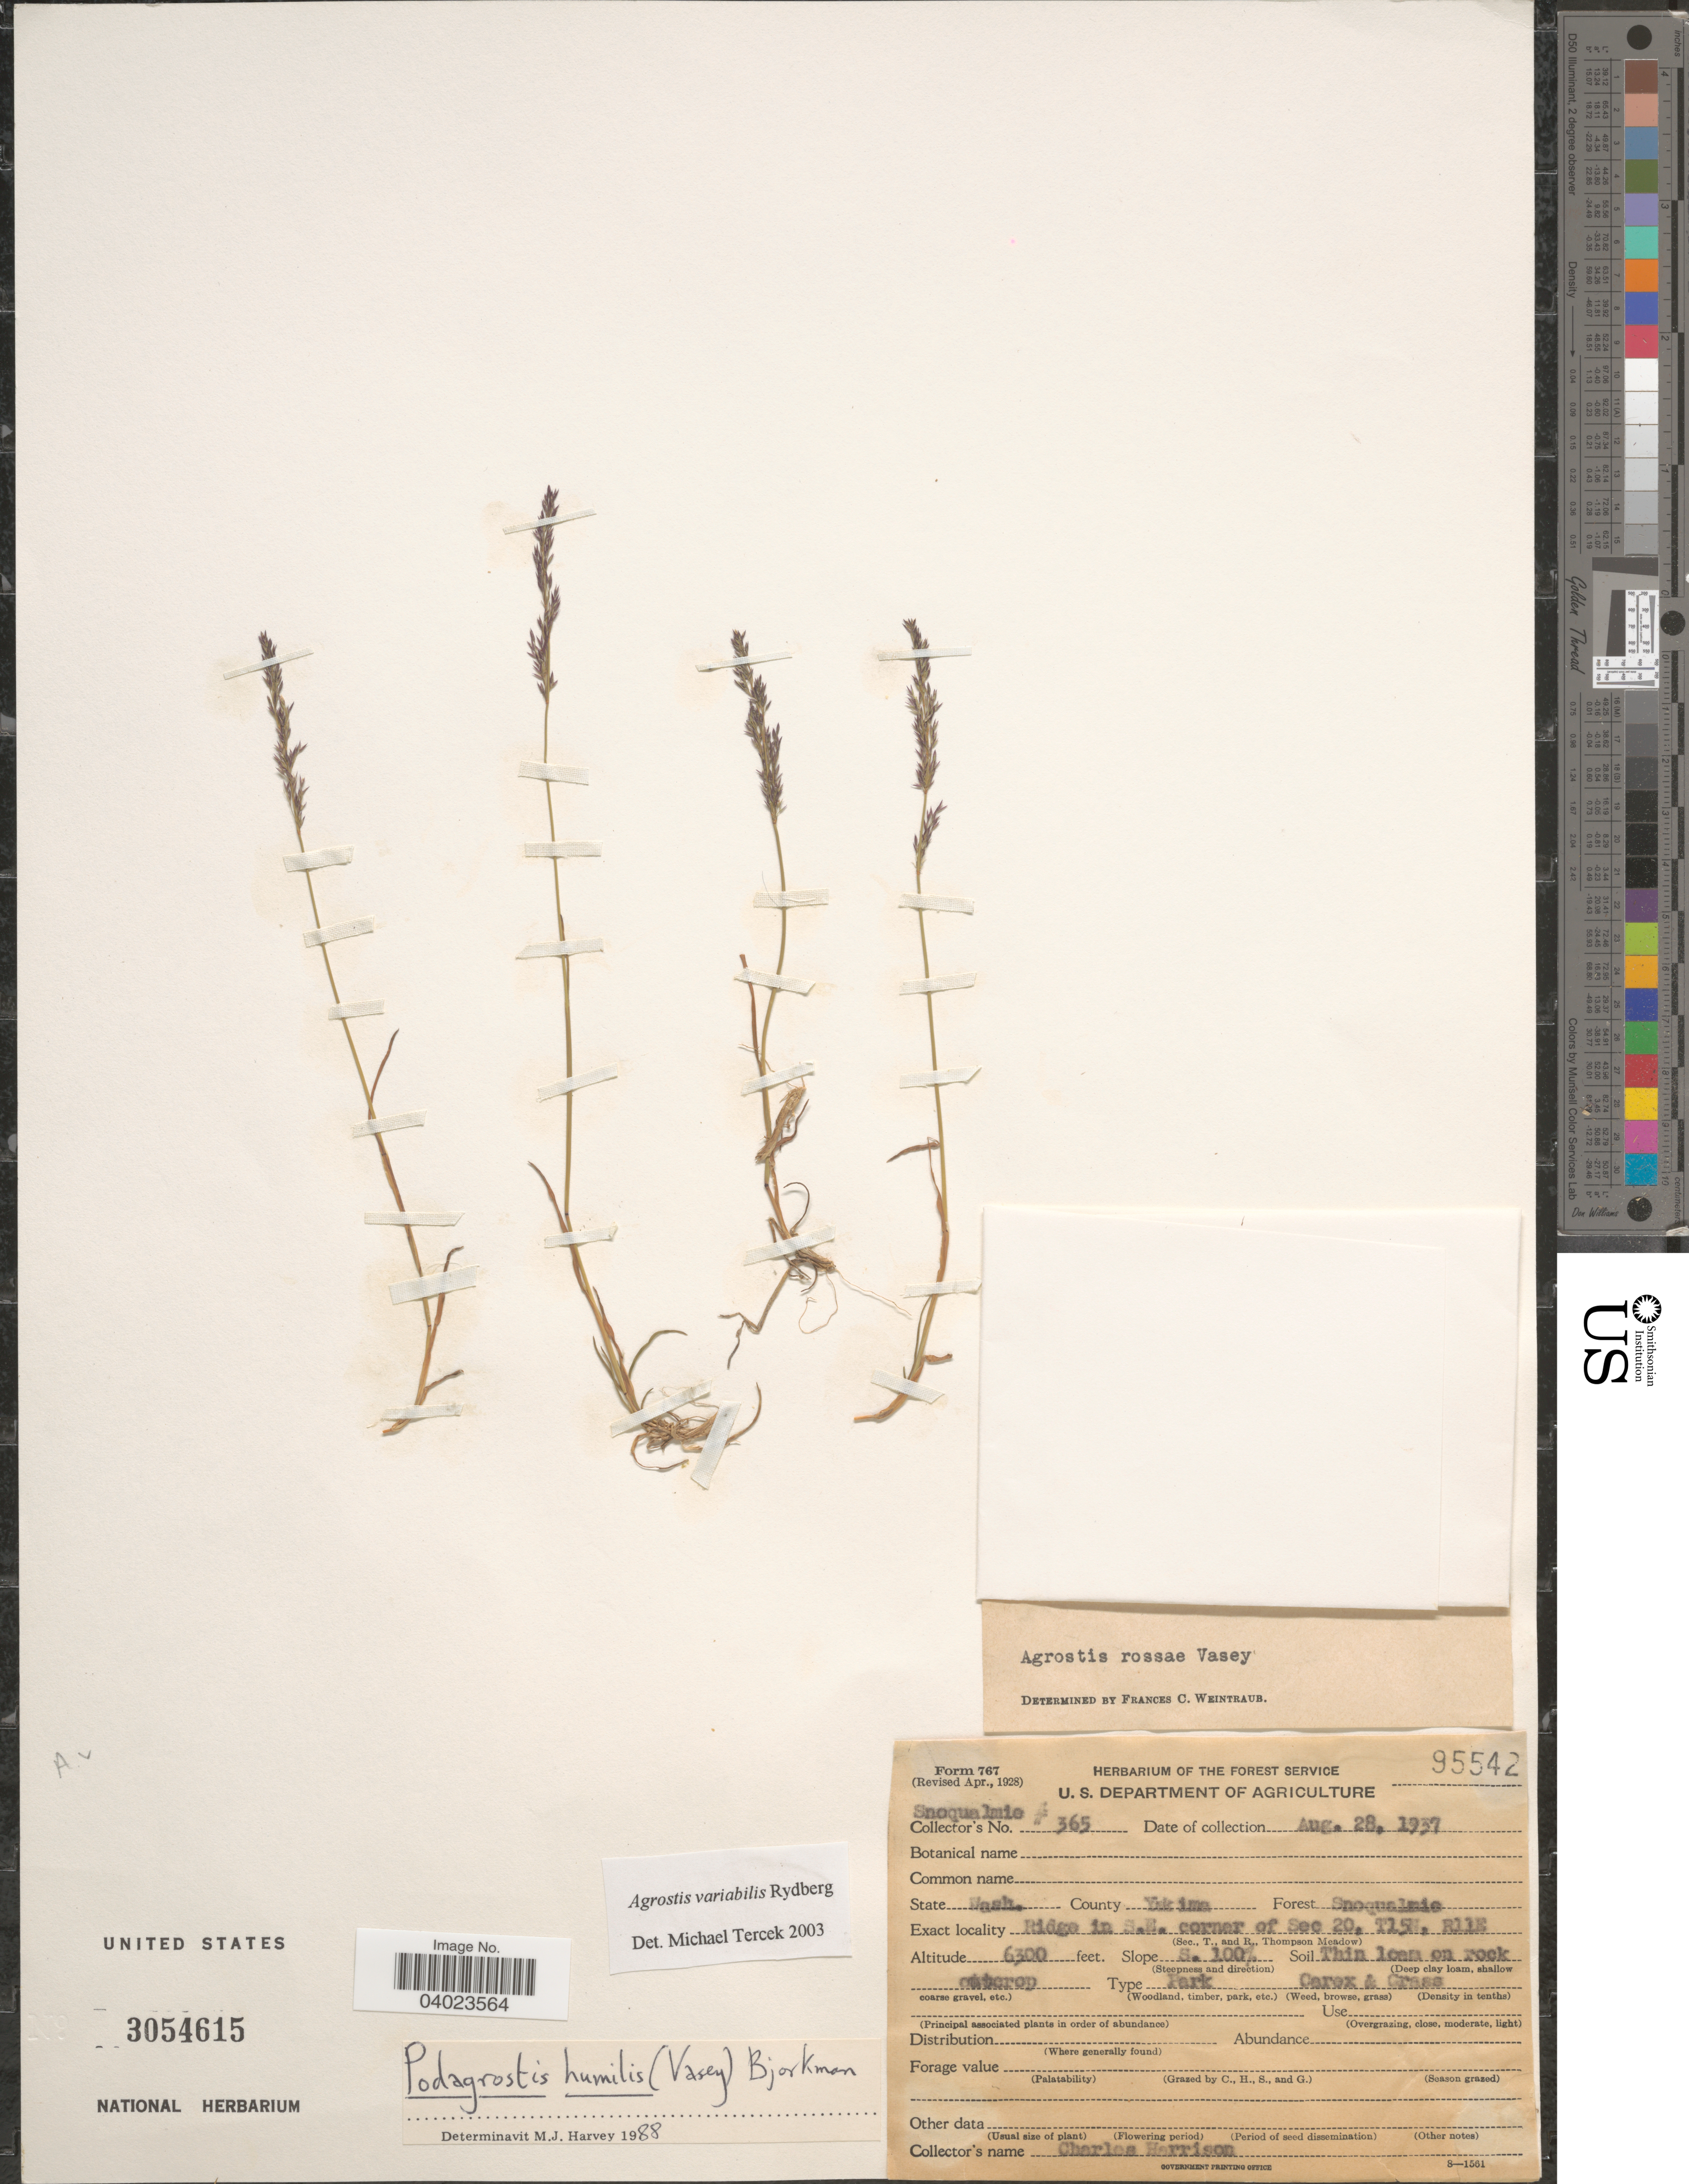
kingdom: Plantae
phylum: Tracheophyta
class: Liliopsida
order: Poales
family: Poaceae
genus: Agrostis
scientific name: Agrostis variabilis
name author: Rydb.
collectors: C. Harrison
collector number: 365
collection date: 1937-08-28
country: United States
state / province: Washington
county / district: Yakima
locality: County Yakima. Forest Snoqualmie. Ridge in S.E. corner of Sec 20, T15N, R11E. Slope S. 100%.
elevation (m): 1920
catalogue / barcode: US 3054615